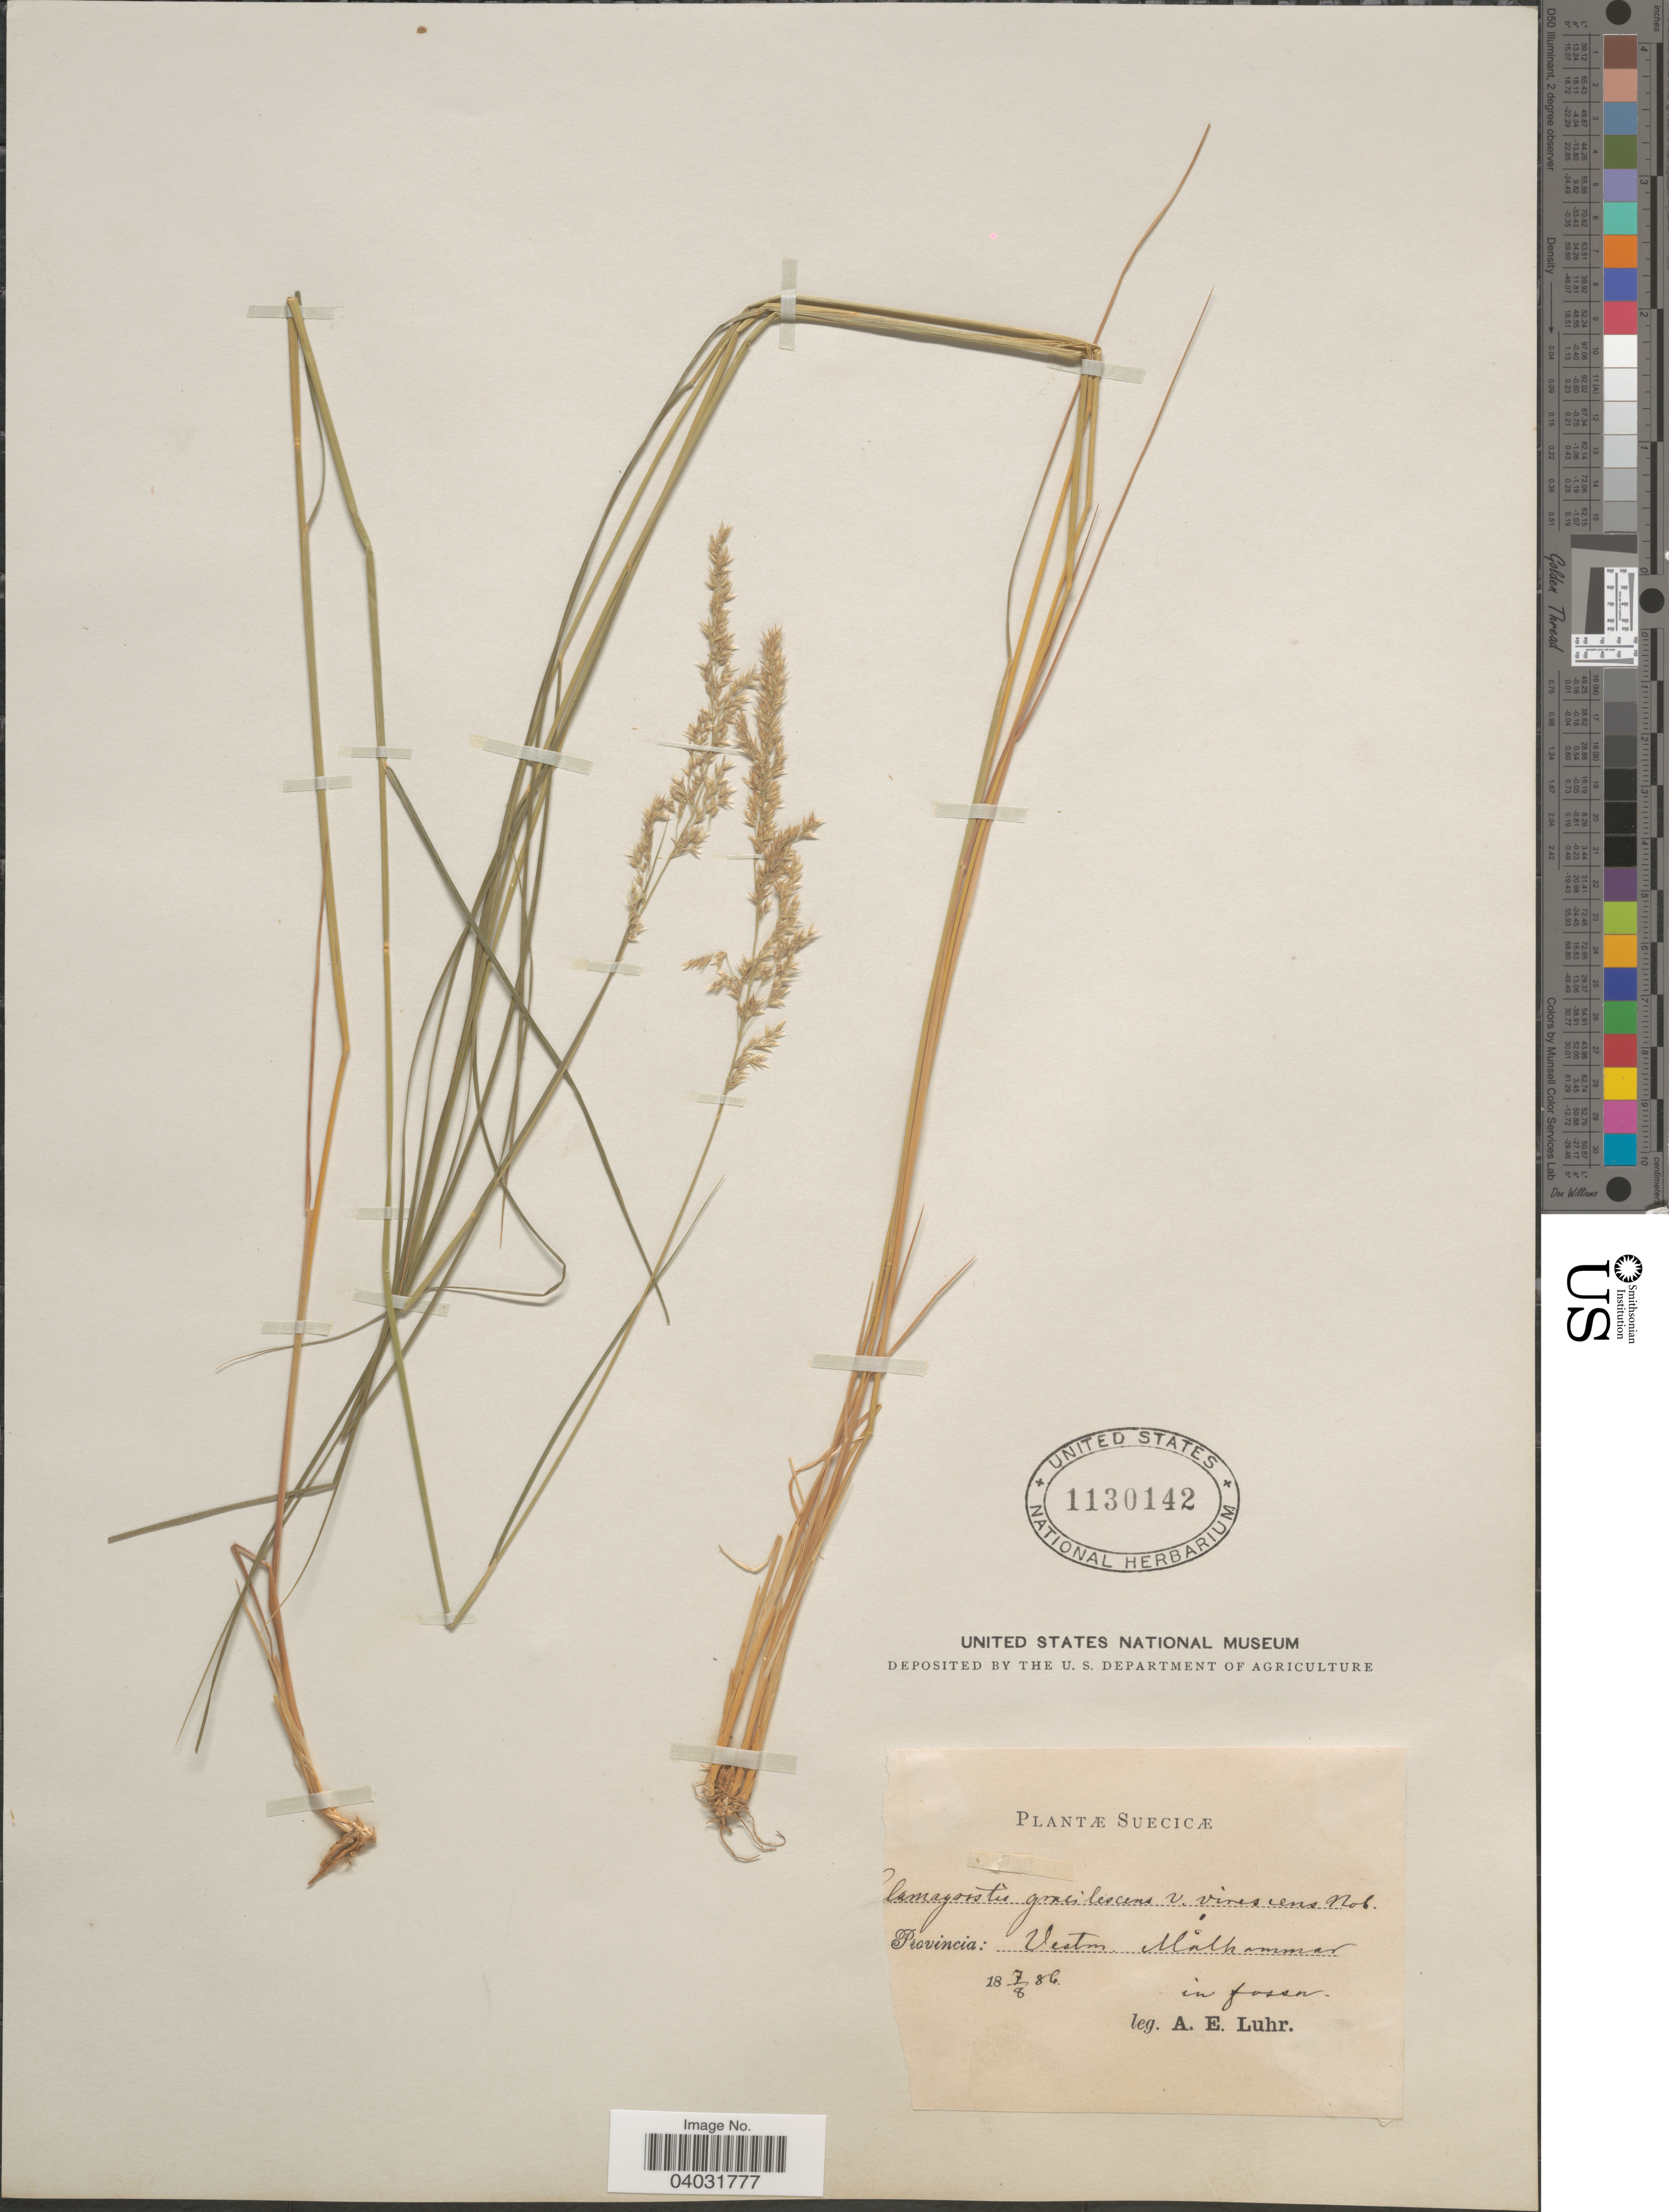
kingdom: Plantae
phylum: Tracheophyta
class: Liliopsida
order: Poales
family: Poaceae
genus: Calamagrostis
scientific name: Calamagrostis x gracilescens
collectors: A. Luhr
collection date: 1886-08-07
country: Sweden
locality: Suecicæ. Provincia: Vestm. Målhammar.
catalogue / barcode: US 1130142